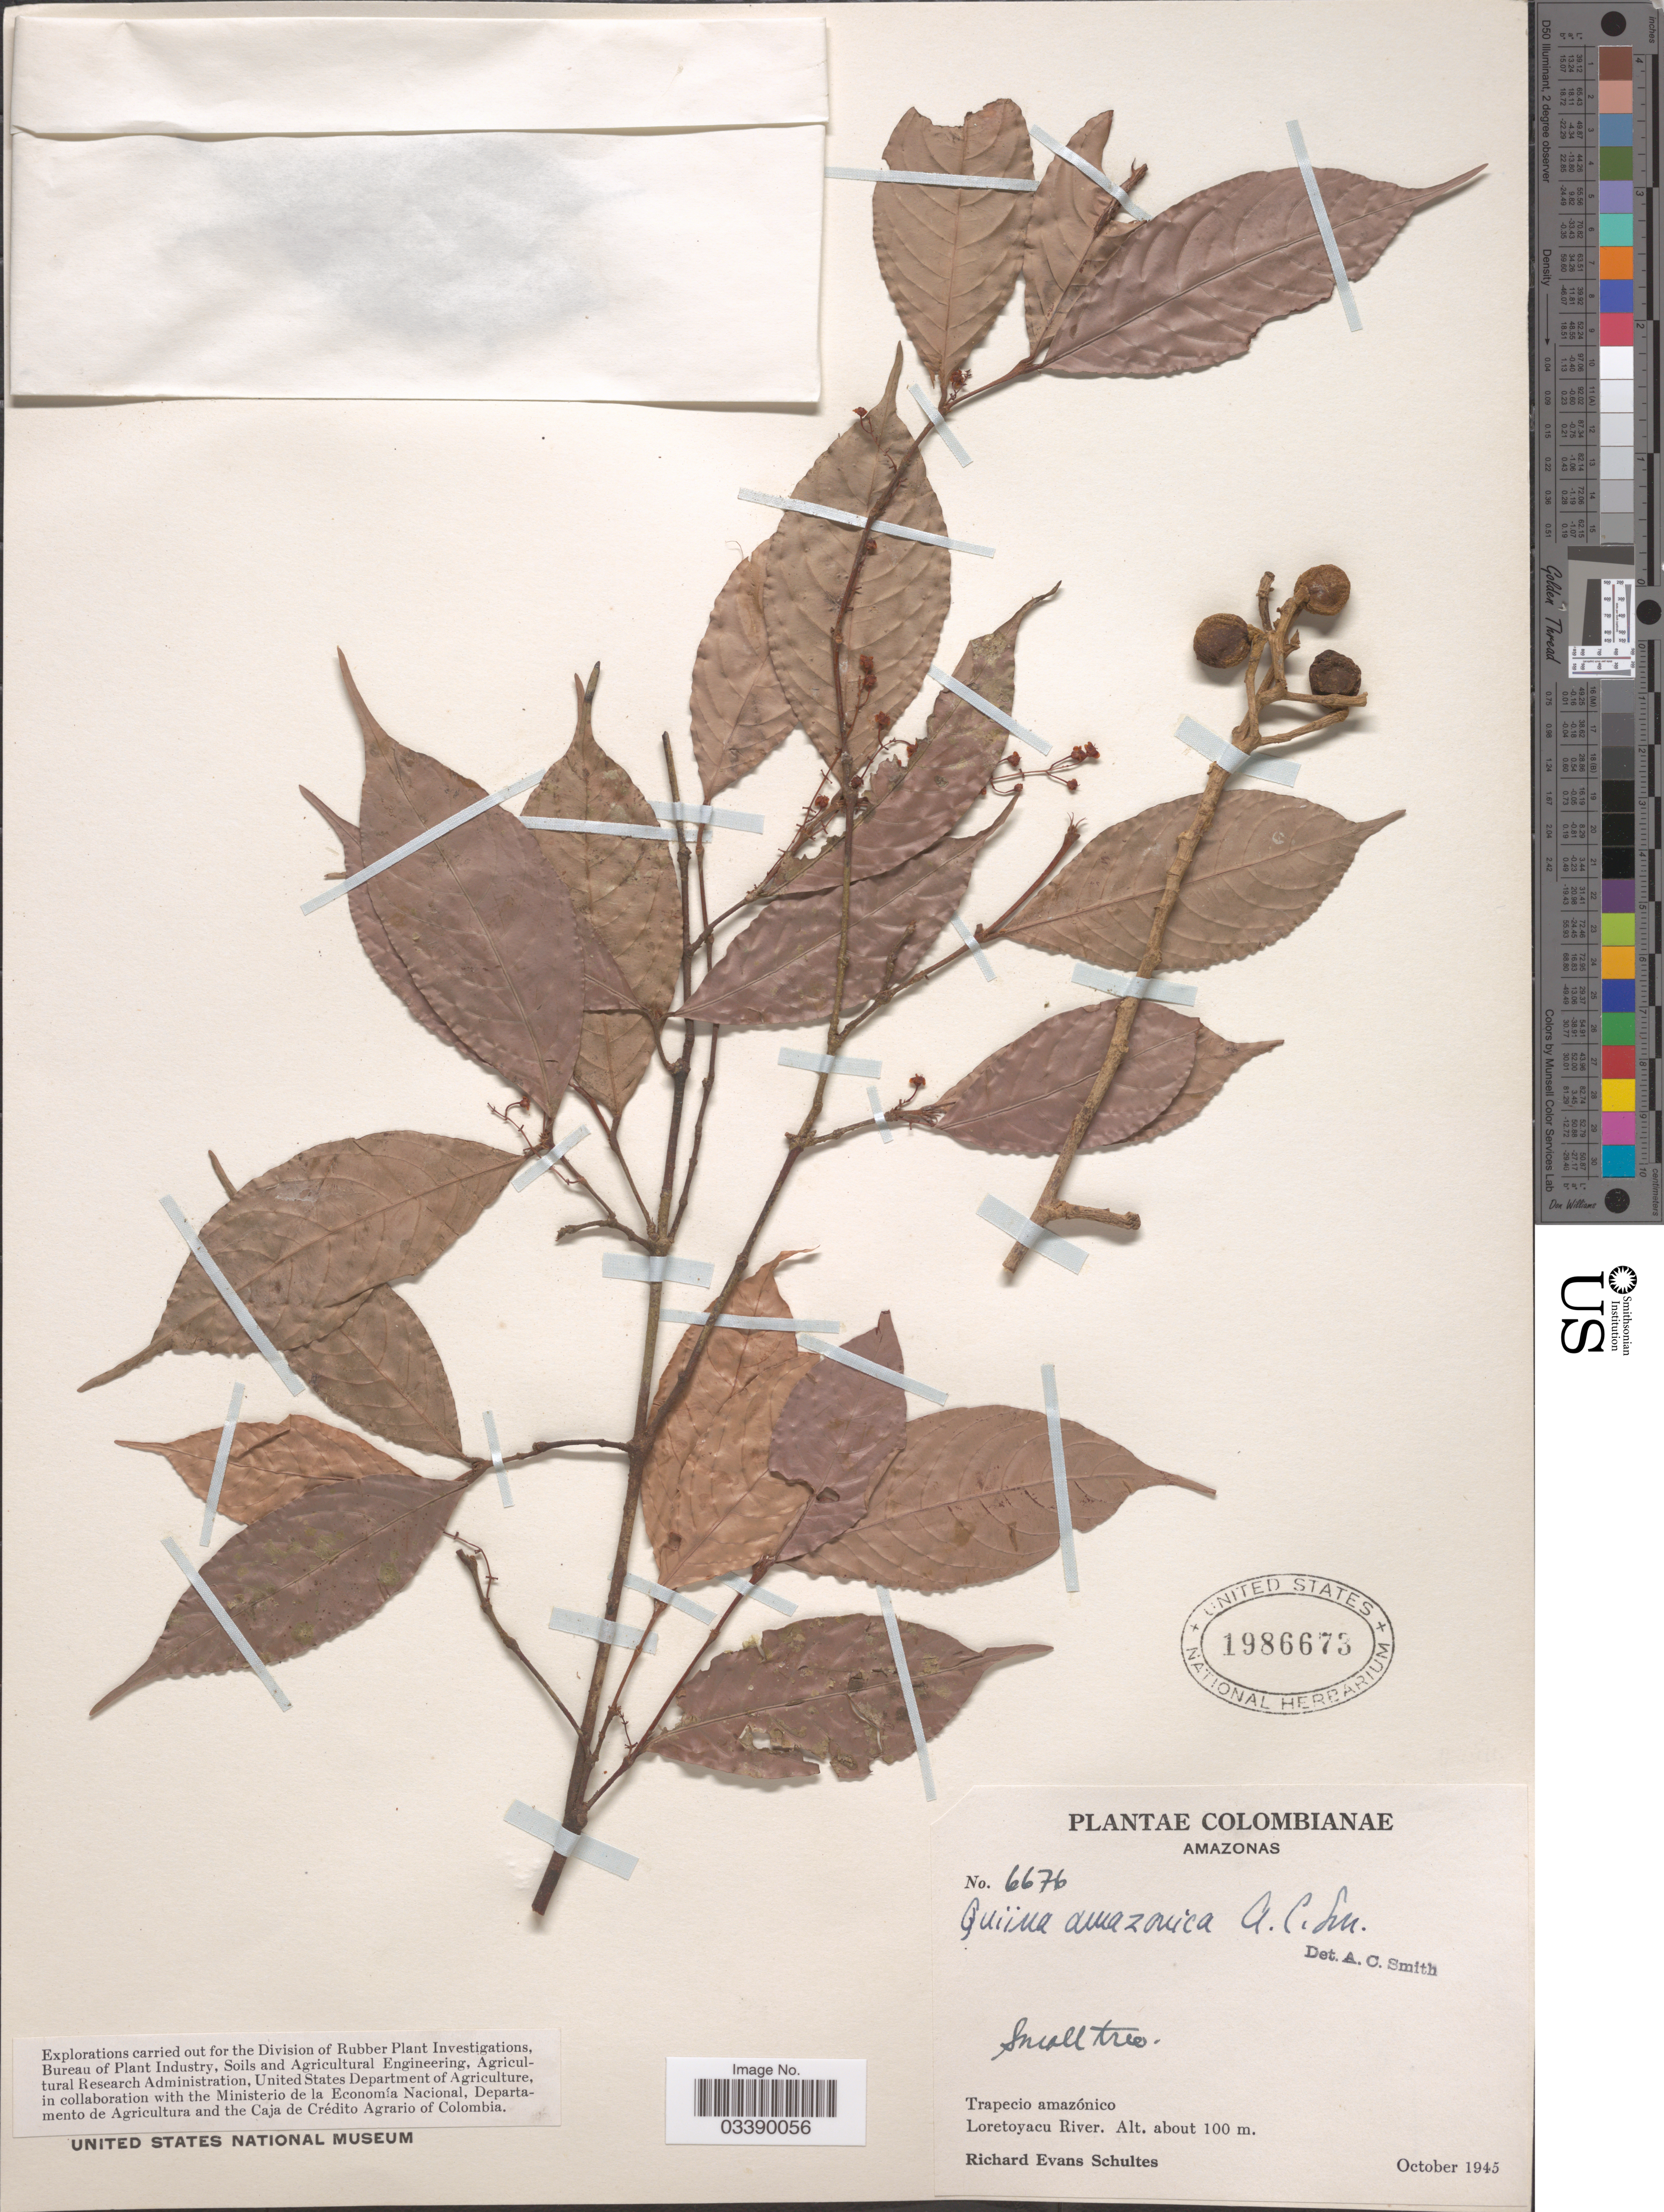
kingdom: Plantae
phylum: Tracheophyta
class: Magnoliopsida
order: Malpighiales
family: Quiinaceae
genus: Quiina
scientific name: Quiina amazonica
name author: A.C. Sm.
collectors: R. E. Schultes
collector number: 6676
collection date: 1945-10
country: Colombia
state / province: Amazônas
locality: Trapecio amazónico. Loretoyacu River.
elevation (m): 100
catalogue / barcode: US 1986673